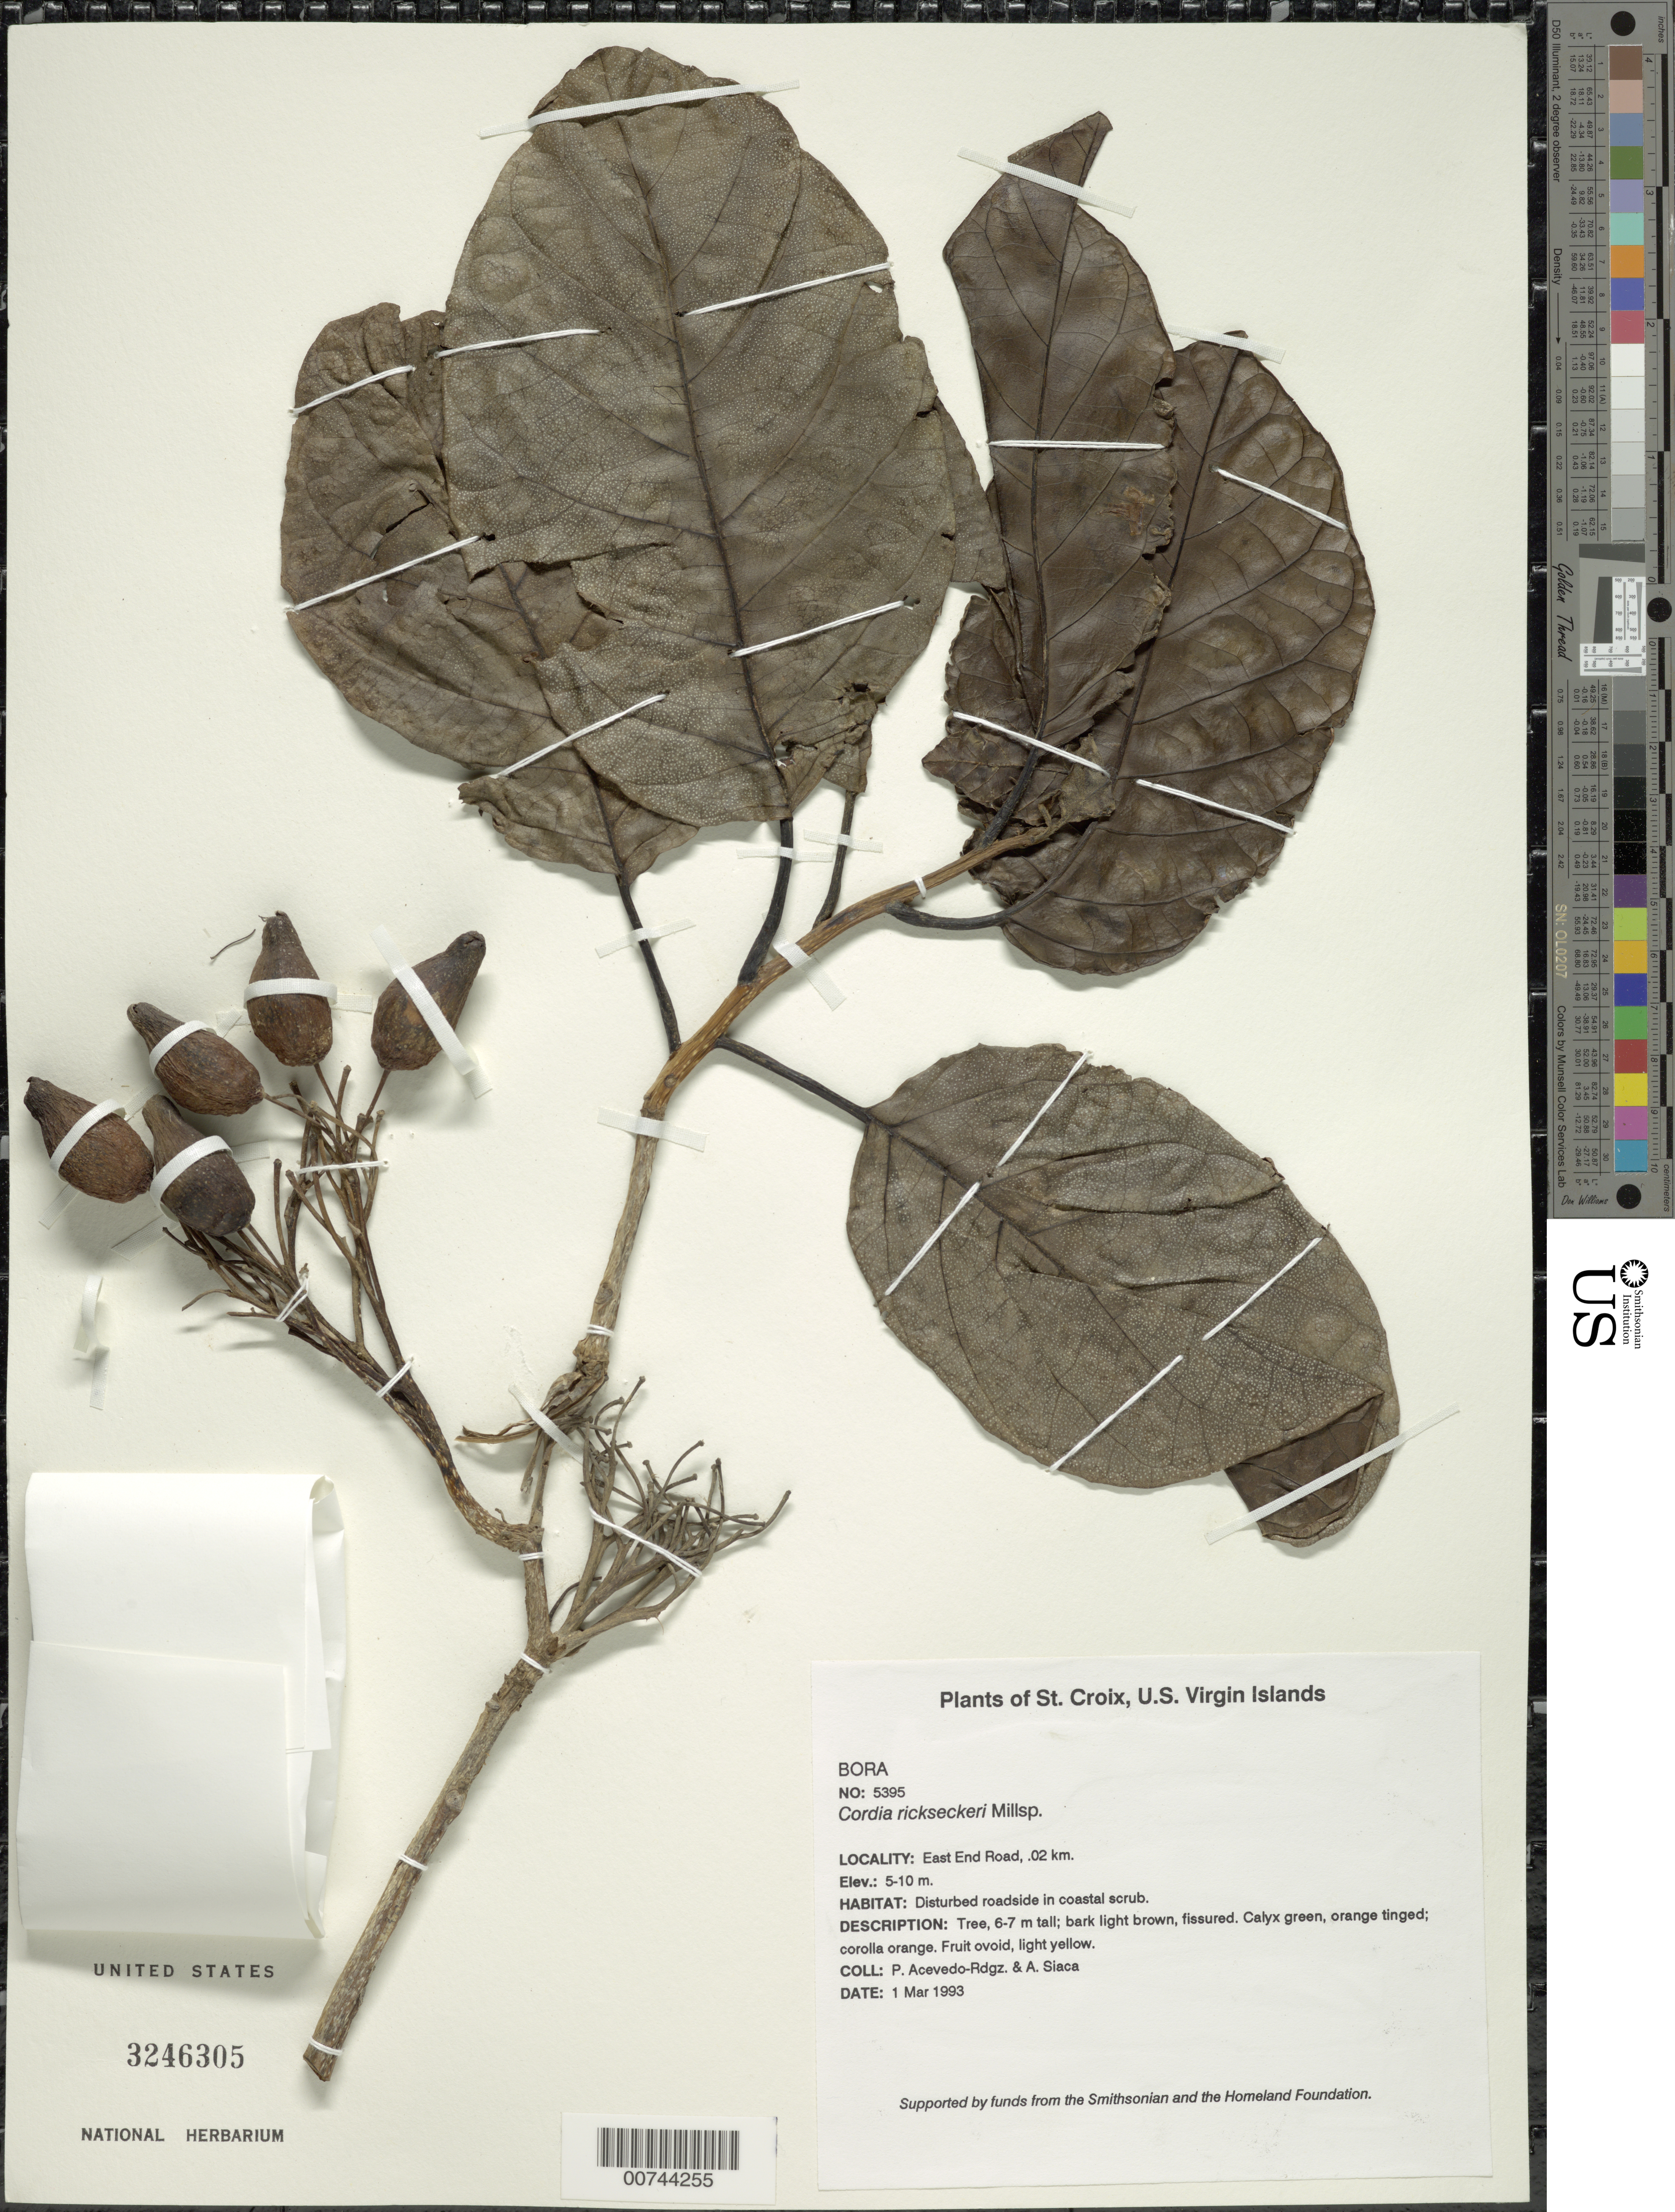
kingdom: Plantae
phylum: Tracheophyta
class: Magnoliopsida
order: Boraginales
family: Cordiaceae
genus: Cordia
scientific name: Cordia rickseckeri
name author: Millsp.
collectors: P. Acevedo-Rodr. & A. Siaca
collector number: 5395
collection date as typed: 01 Mar 1993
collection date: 1993-03-01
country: U.S. Virgin Islands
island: St. Croix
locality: East End Road, .02 km.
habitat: Disturbed roadside in coastal scrub.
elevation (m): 5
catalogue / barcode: US 3246305